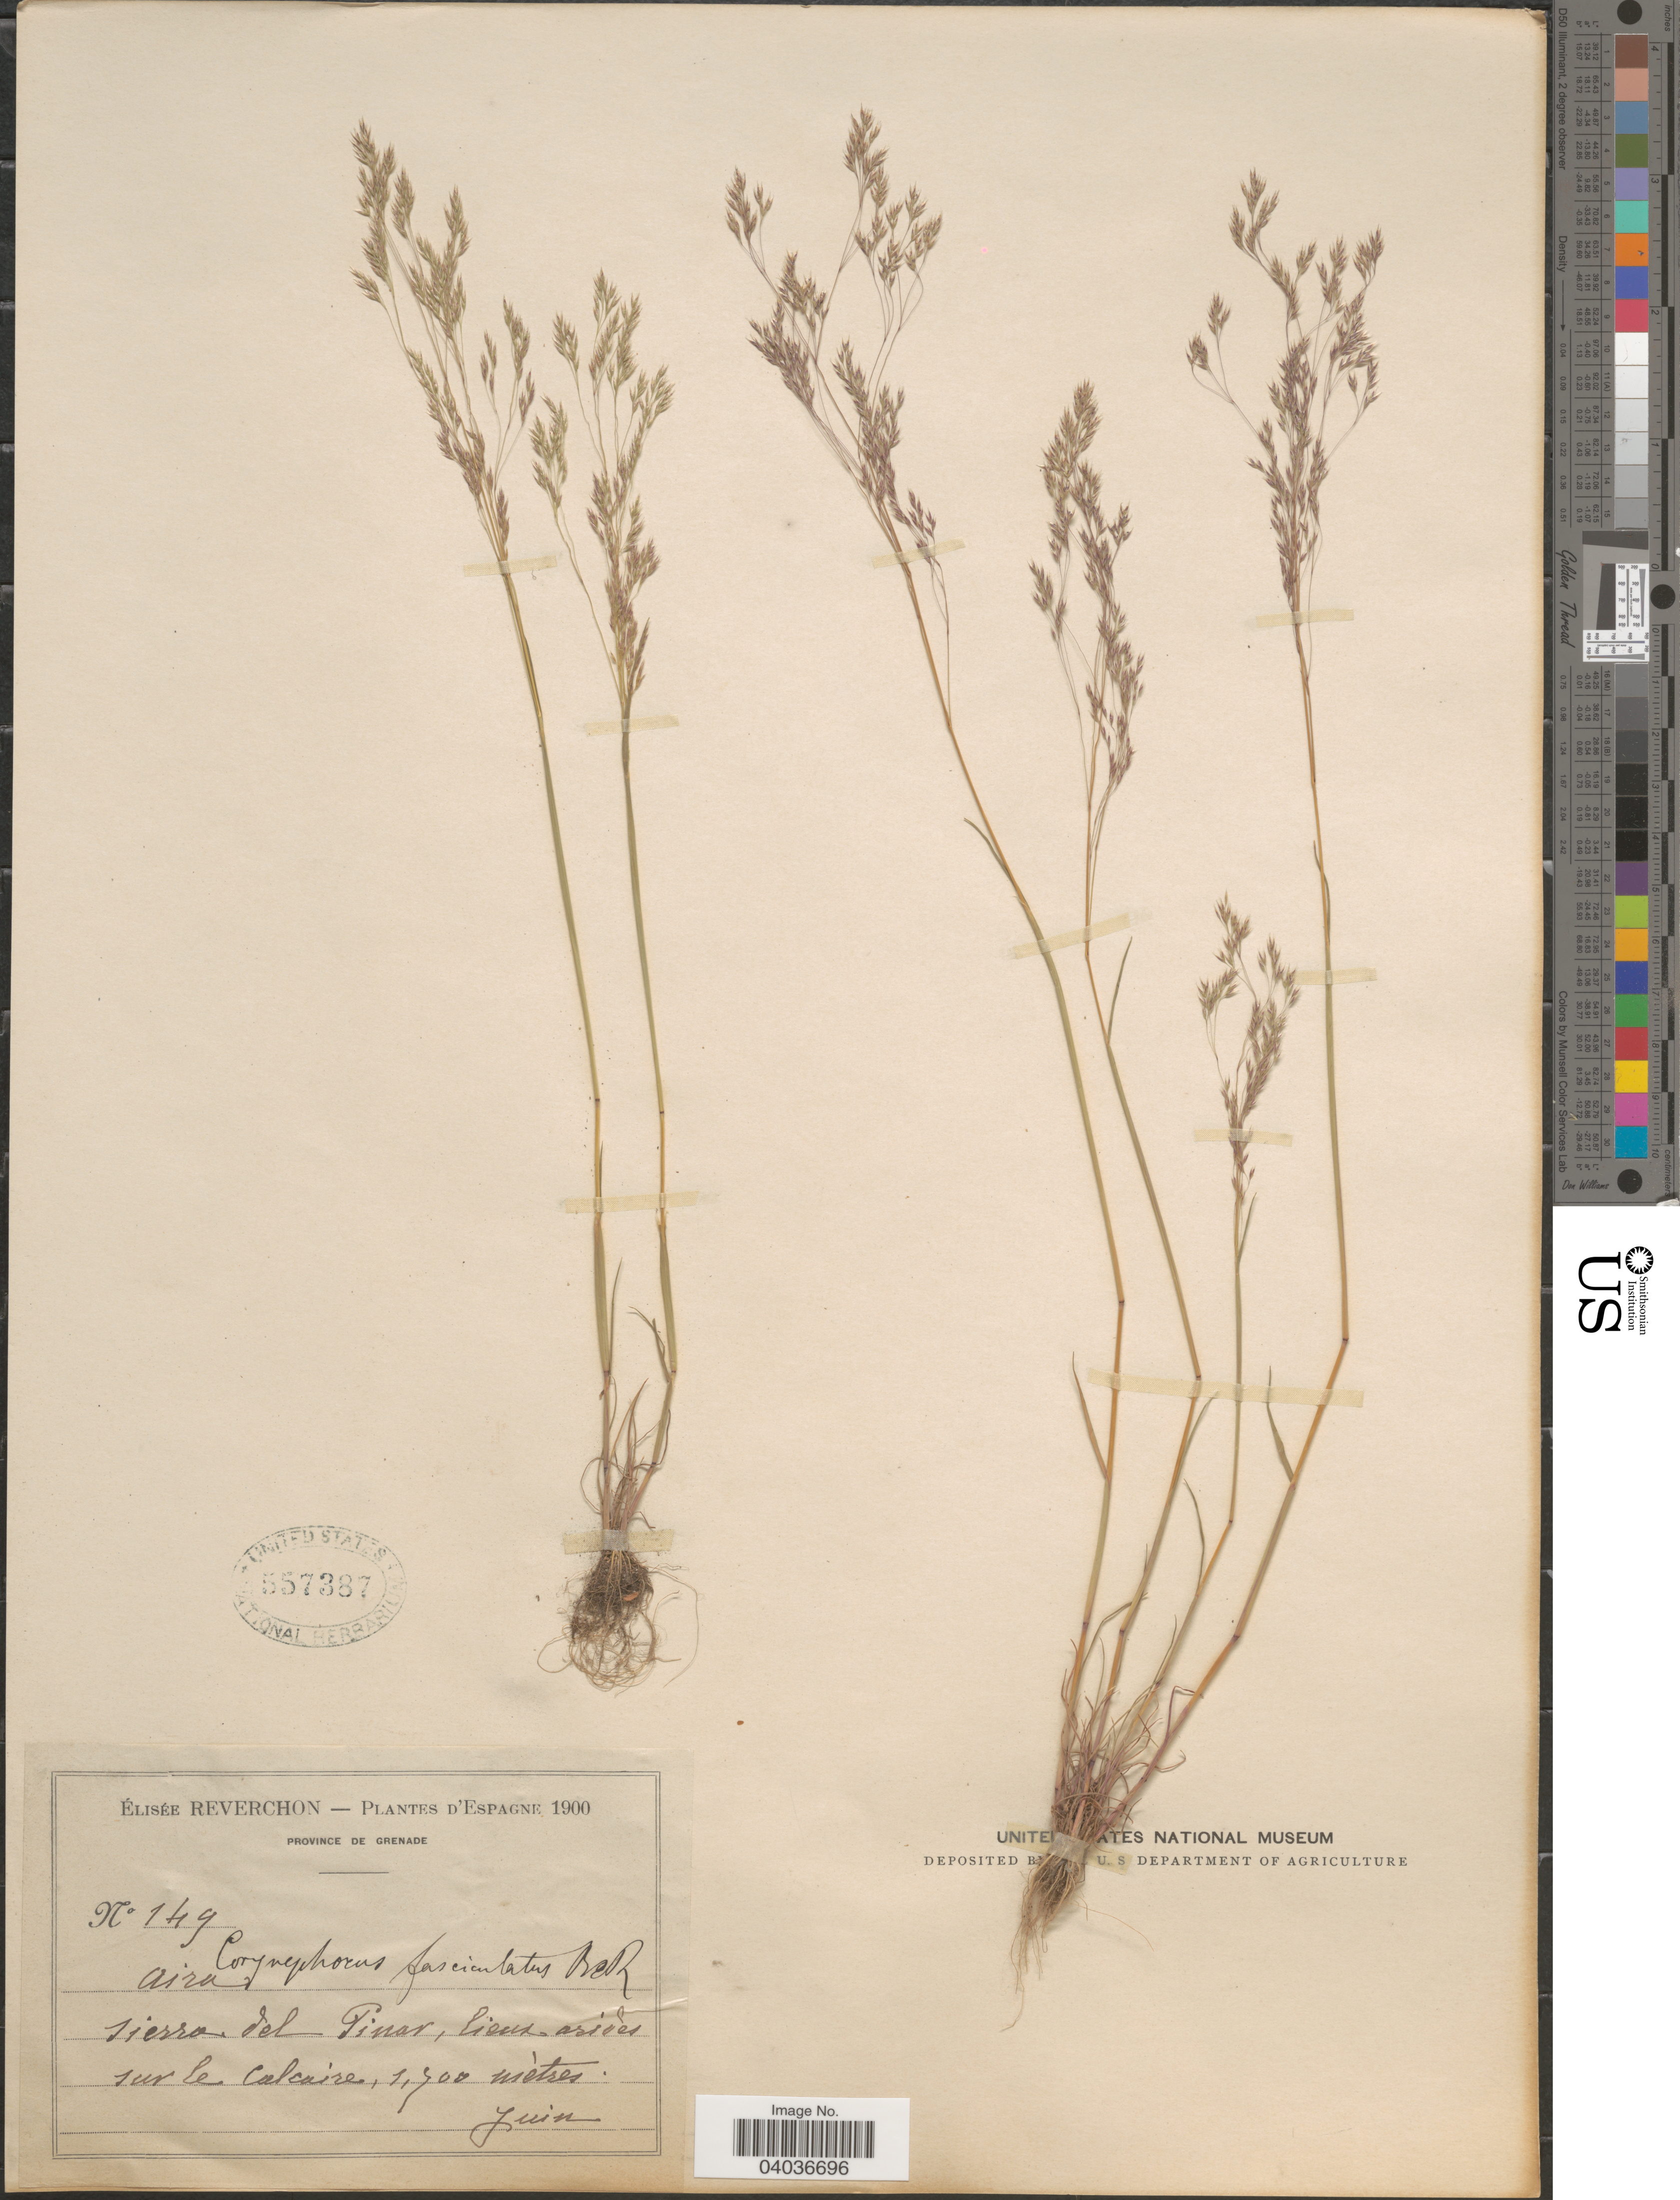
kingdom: Plantae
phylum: Tracheophyta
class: Liliopsida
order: Poales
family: Poaceae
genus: Corynephorus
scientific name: Corynephorus fasciculatus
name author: Boiss. & Reuter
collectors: E. Reverchon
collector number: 149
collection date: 1900-06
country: Spain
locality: Province de Grenade. Sierra del Pinar.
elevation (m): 1700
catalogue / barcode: US 557387